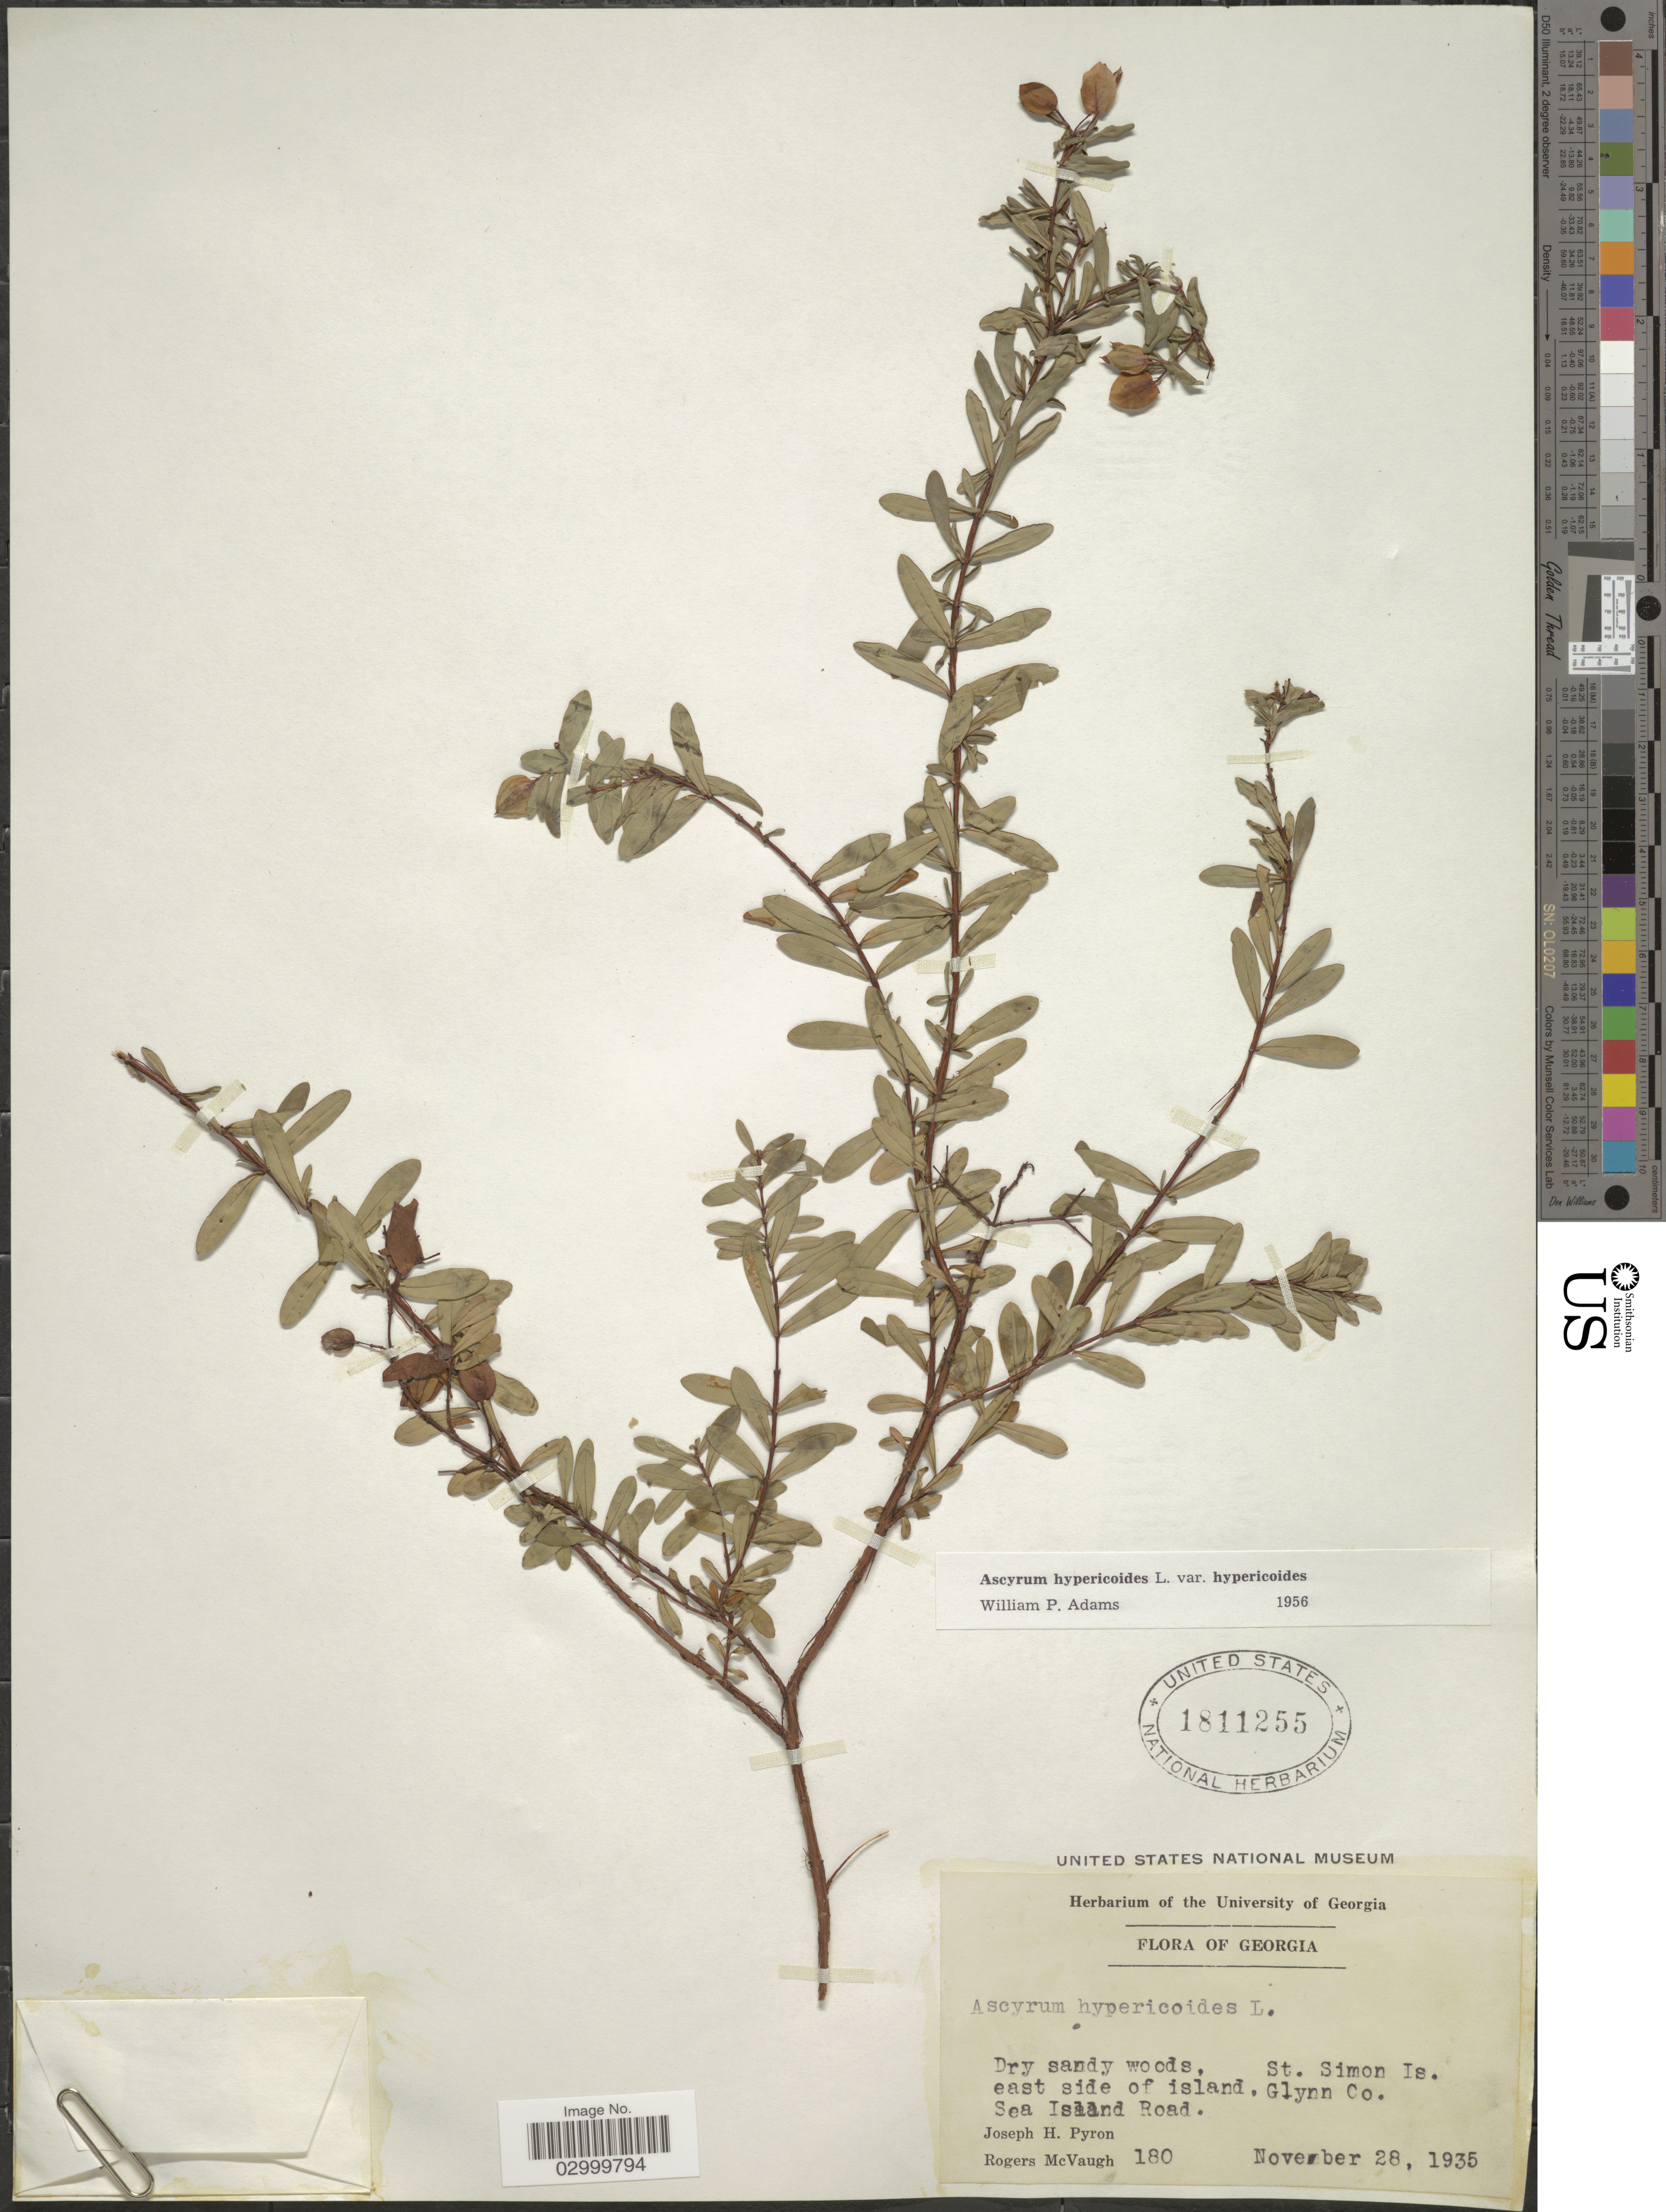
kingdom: Plantae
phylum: Tracheophyta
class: Magnoliopsida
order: Malpighiales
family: Hypericaceae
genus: Hypericum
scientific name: Hypericum hypericoides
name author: (L.) Crantz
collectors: J. H. Pyron & R. McVaugh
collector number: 180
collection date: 1935-11-28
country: United States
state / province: Georgia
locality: St. Simon Is. east side of island, Glynn Co, Sea Island Road.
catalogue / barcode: US 1811255